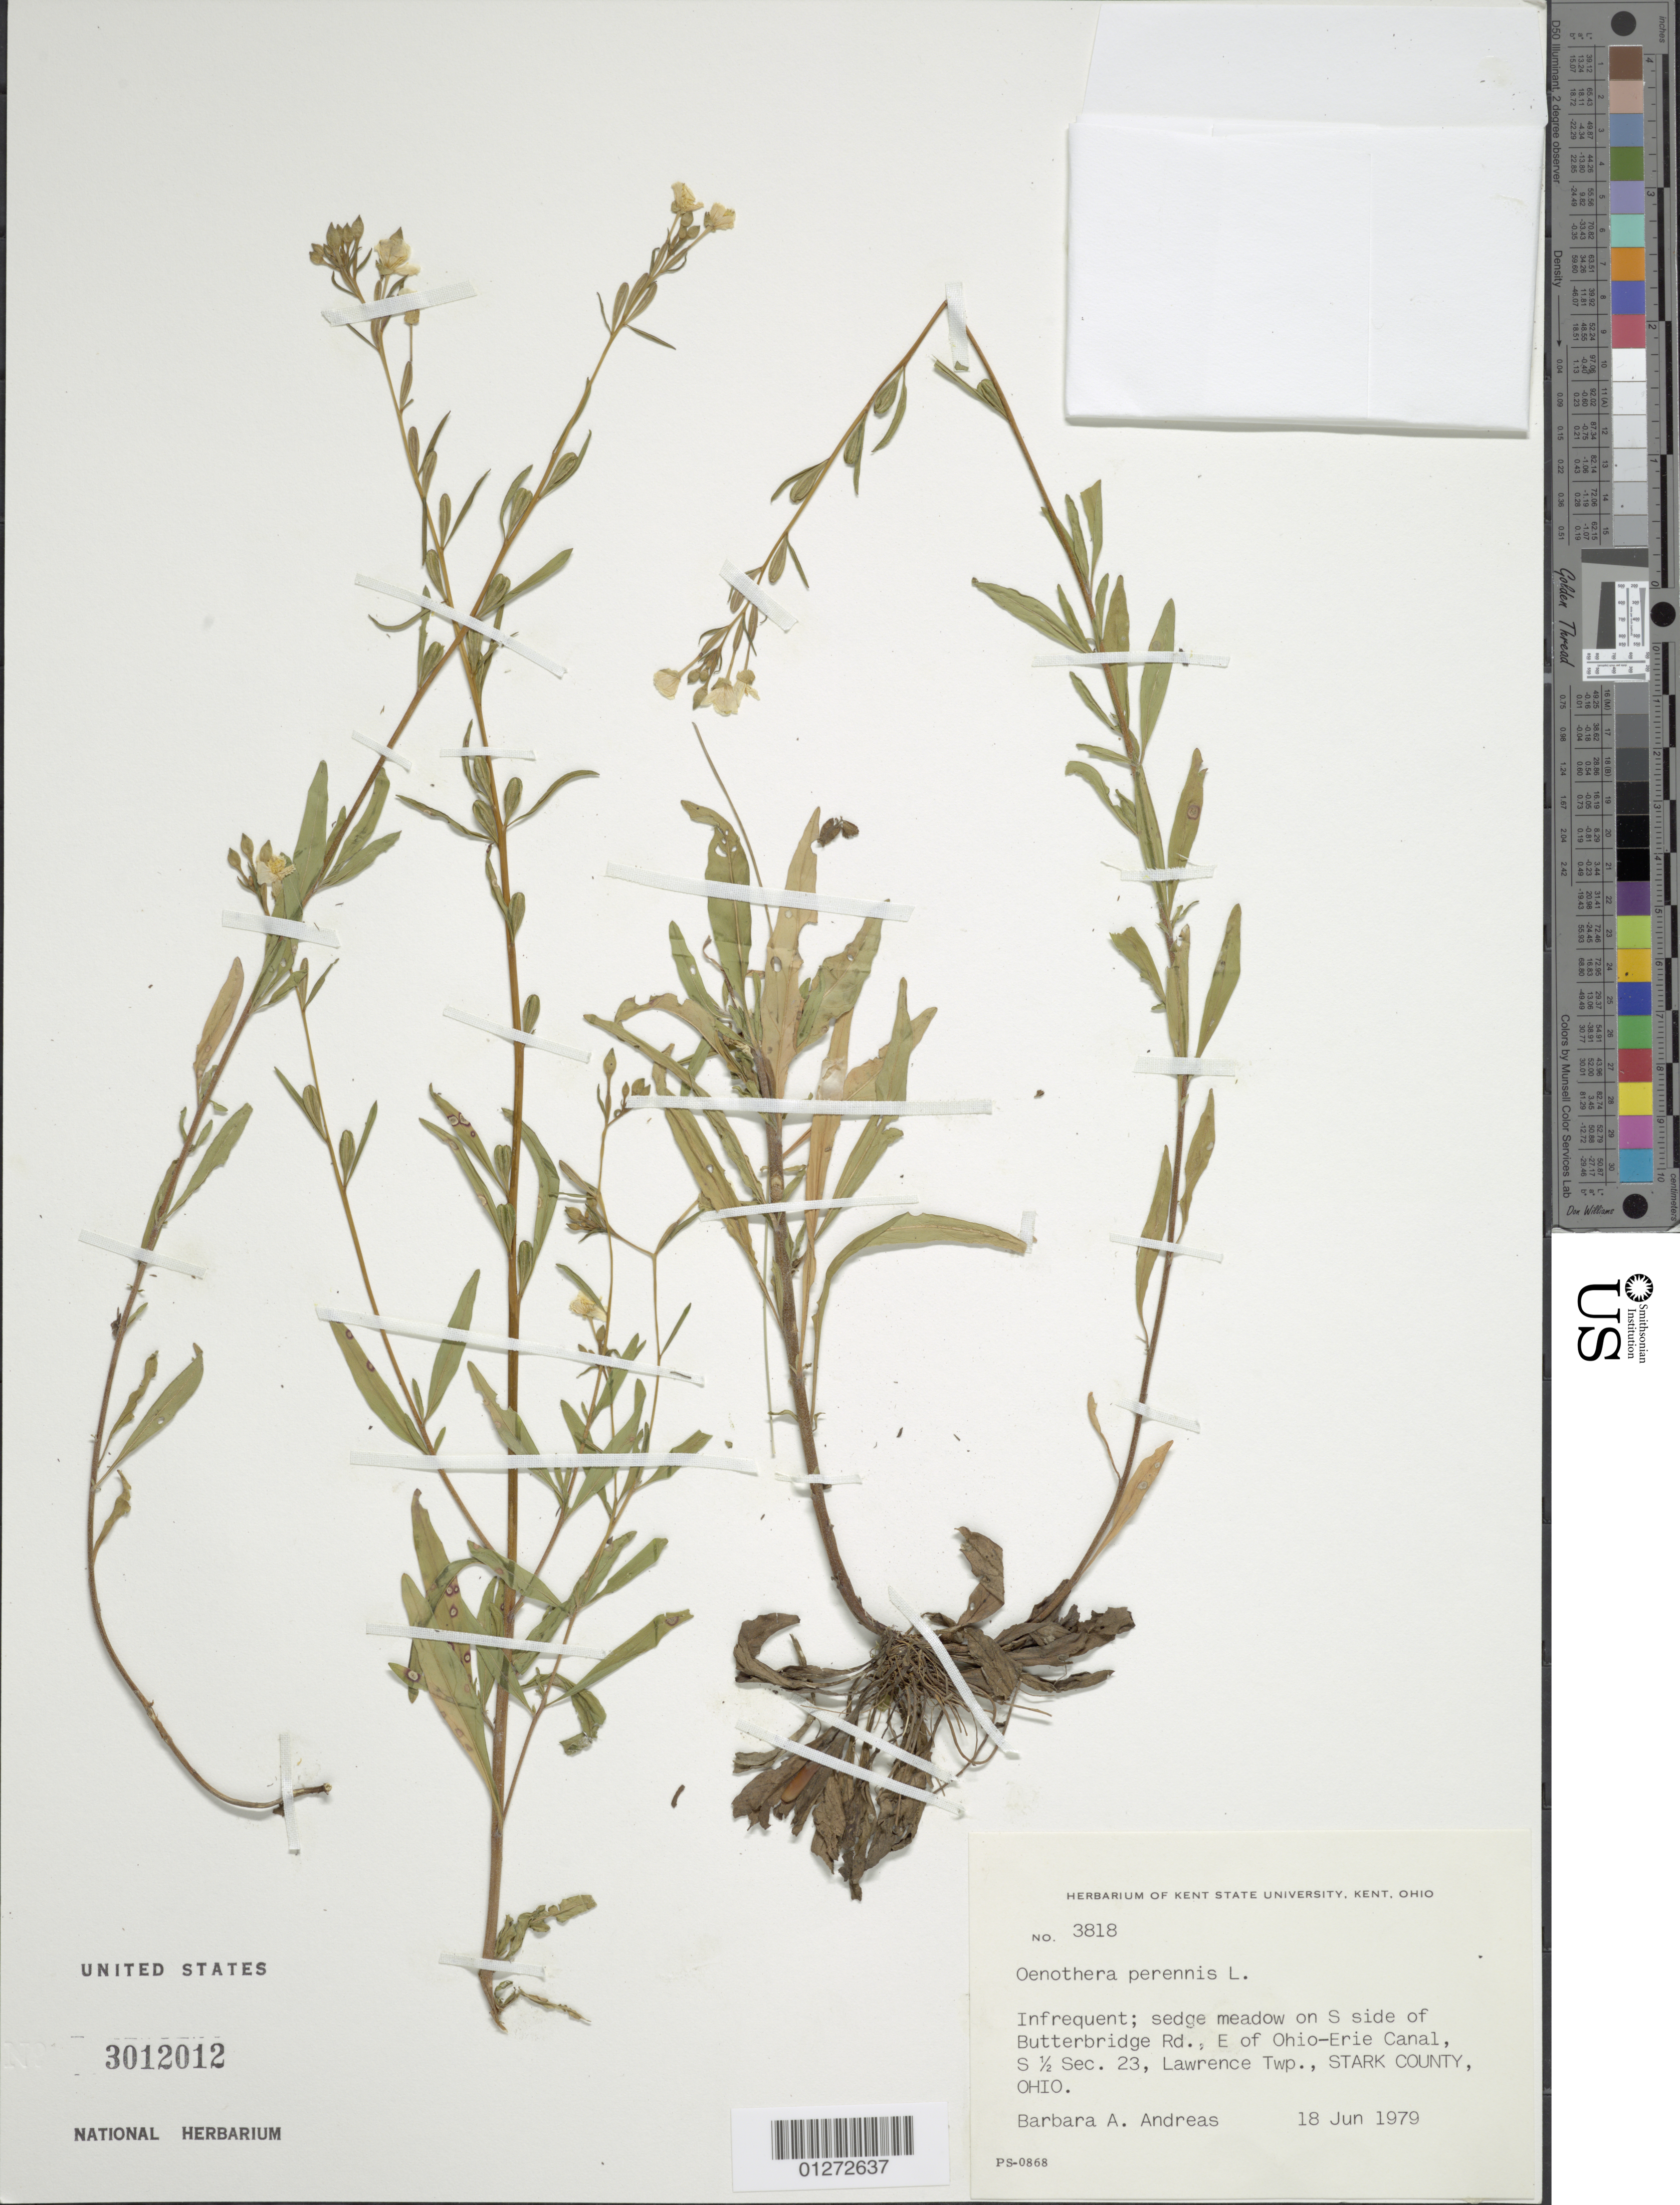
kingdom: Plantae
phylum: Tracheophyta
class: Magnoliopsida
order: Myrtales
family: Onagraceae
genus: Oenothera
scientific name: Oenothera perennis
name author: L.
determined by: Straley, G. B.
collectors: B. A. Andreas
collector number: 3818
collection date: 1979-06-18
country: United States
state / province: Ohio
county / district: Stark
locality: Meadow on S side of butterbridge Rd., E of Ohio-Erie Canal, S 1/2 Sec. 23, Lawrence Twp.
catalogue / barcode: US 3012012